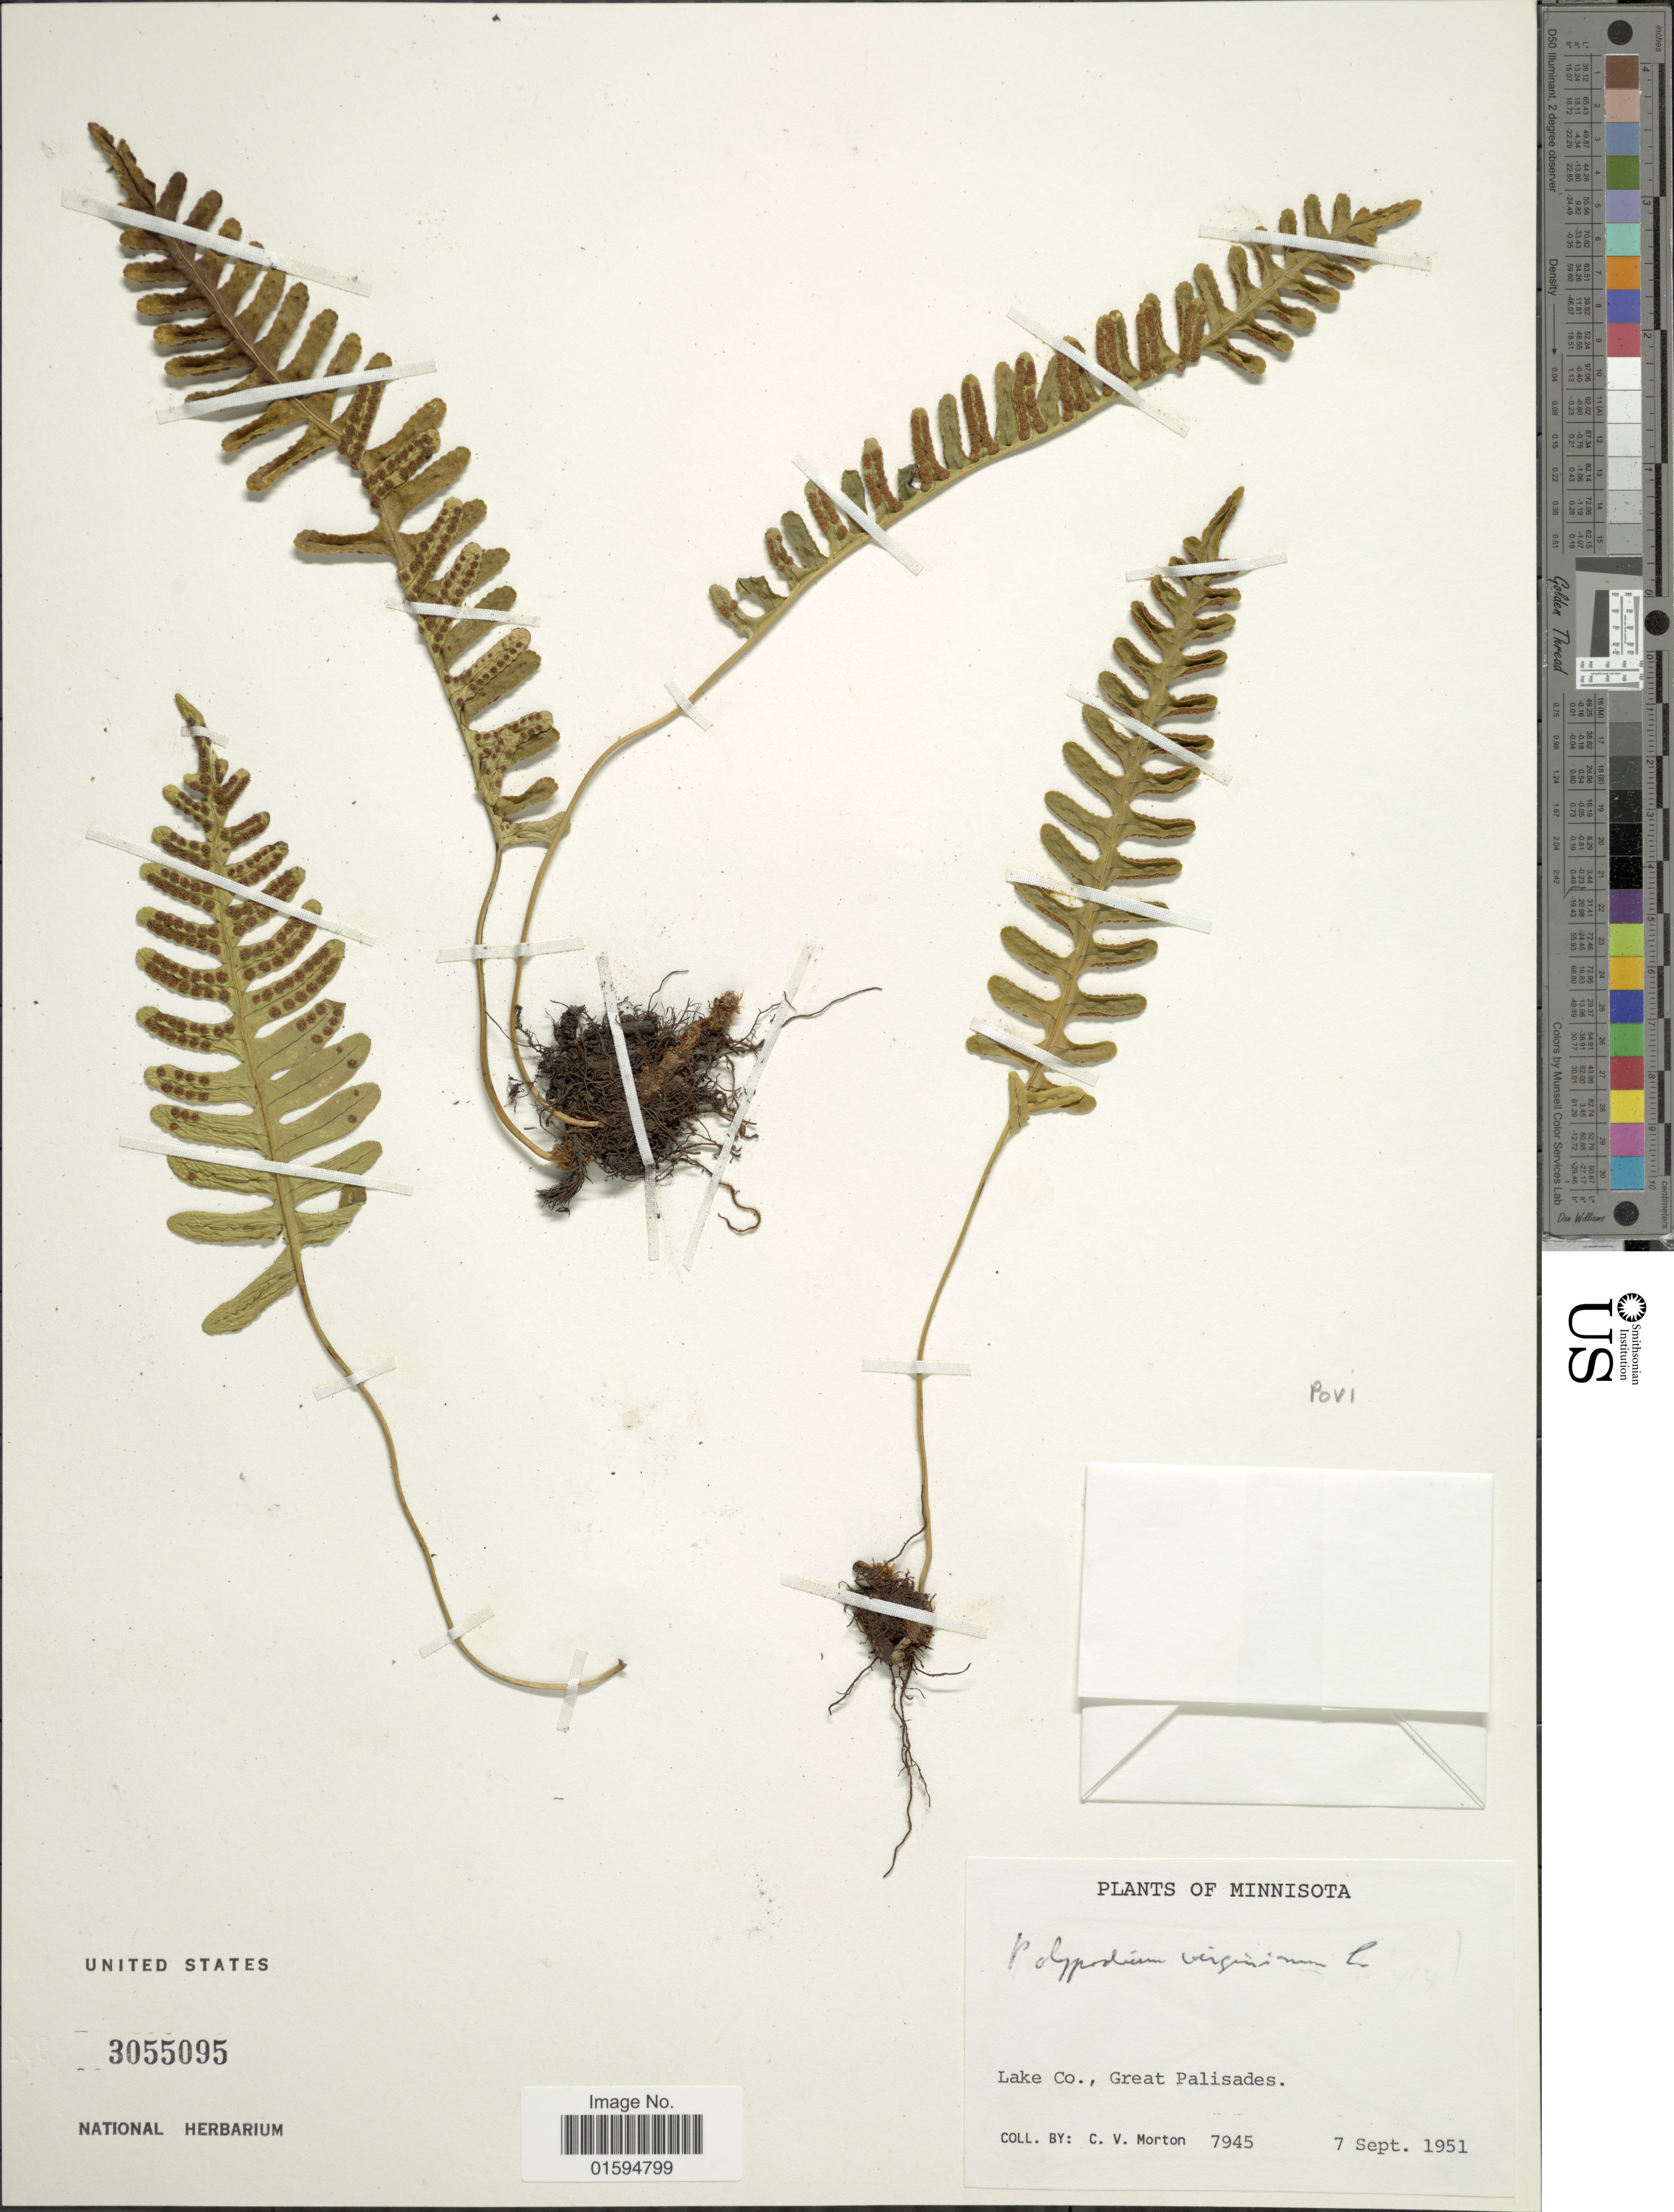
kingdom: Plantae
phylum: Tracheophyta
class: Polypodiopsida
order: Polypodiales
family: Polypodiaceae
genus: Polypodium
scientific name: Polypodium virginianum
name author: L.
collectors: C. V. Morton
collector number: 7945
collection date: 1951-09-07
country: United States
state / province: Minnesota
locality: Lake Co., Great Palisades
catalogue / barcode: US 3055095